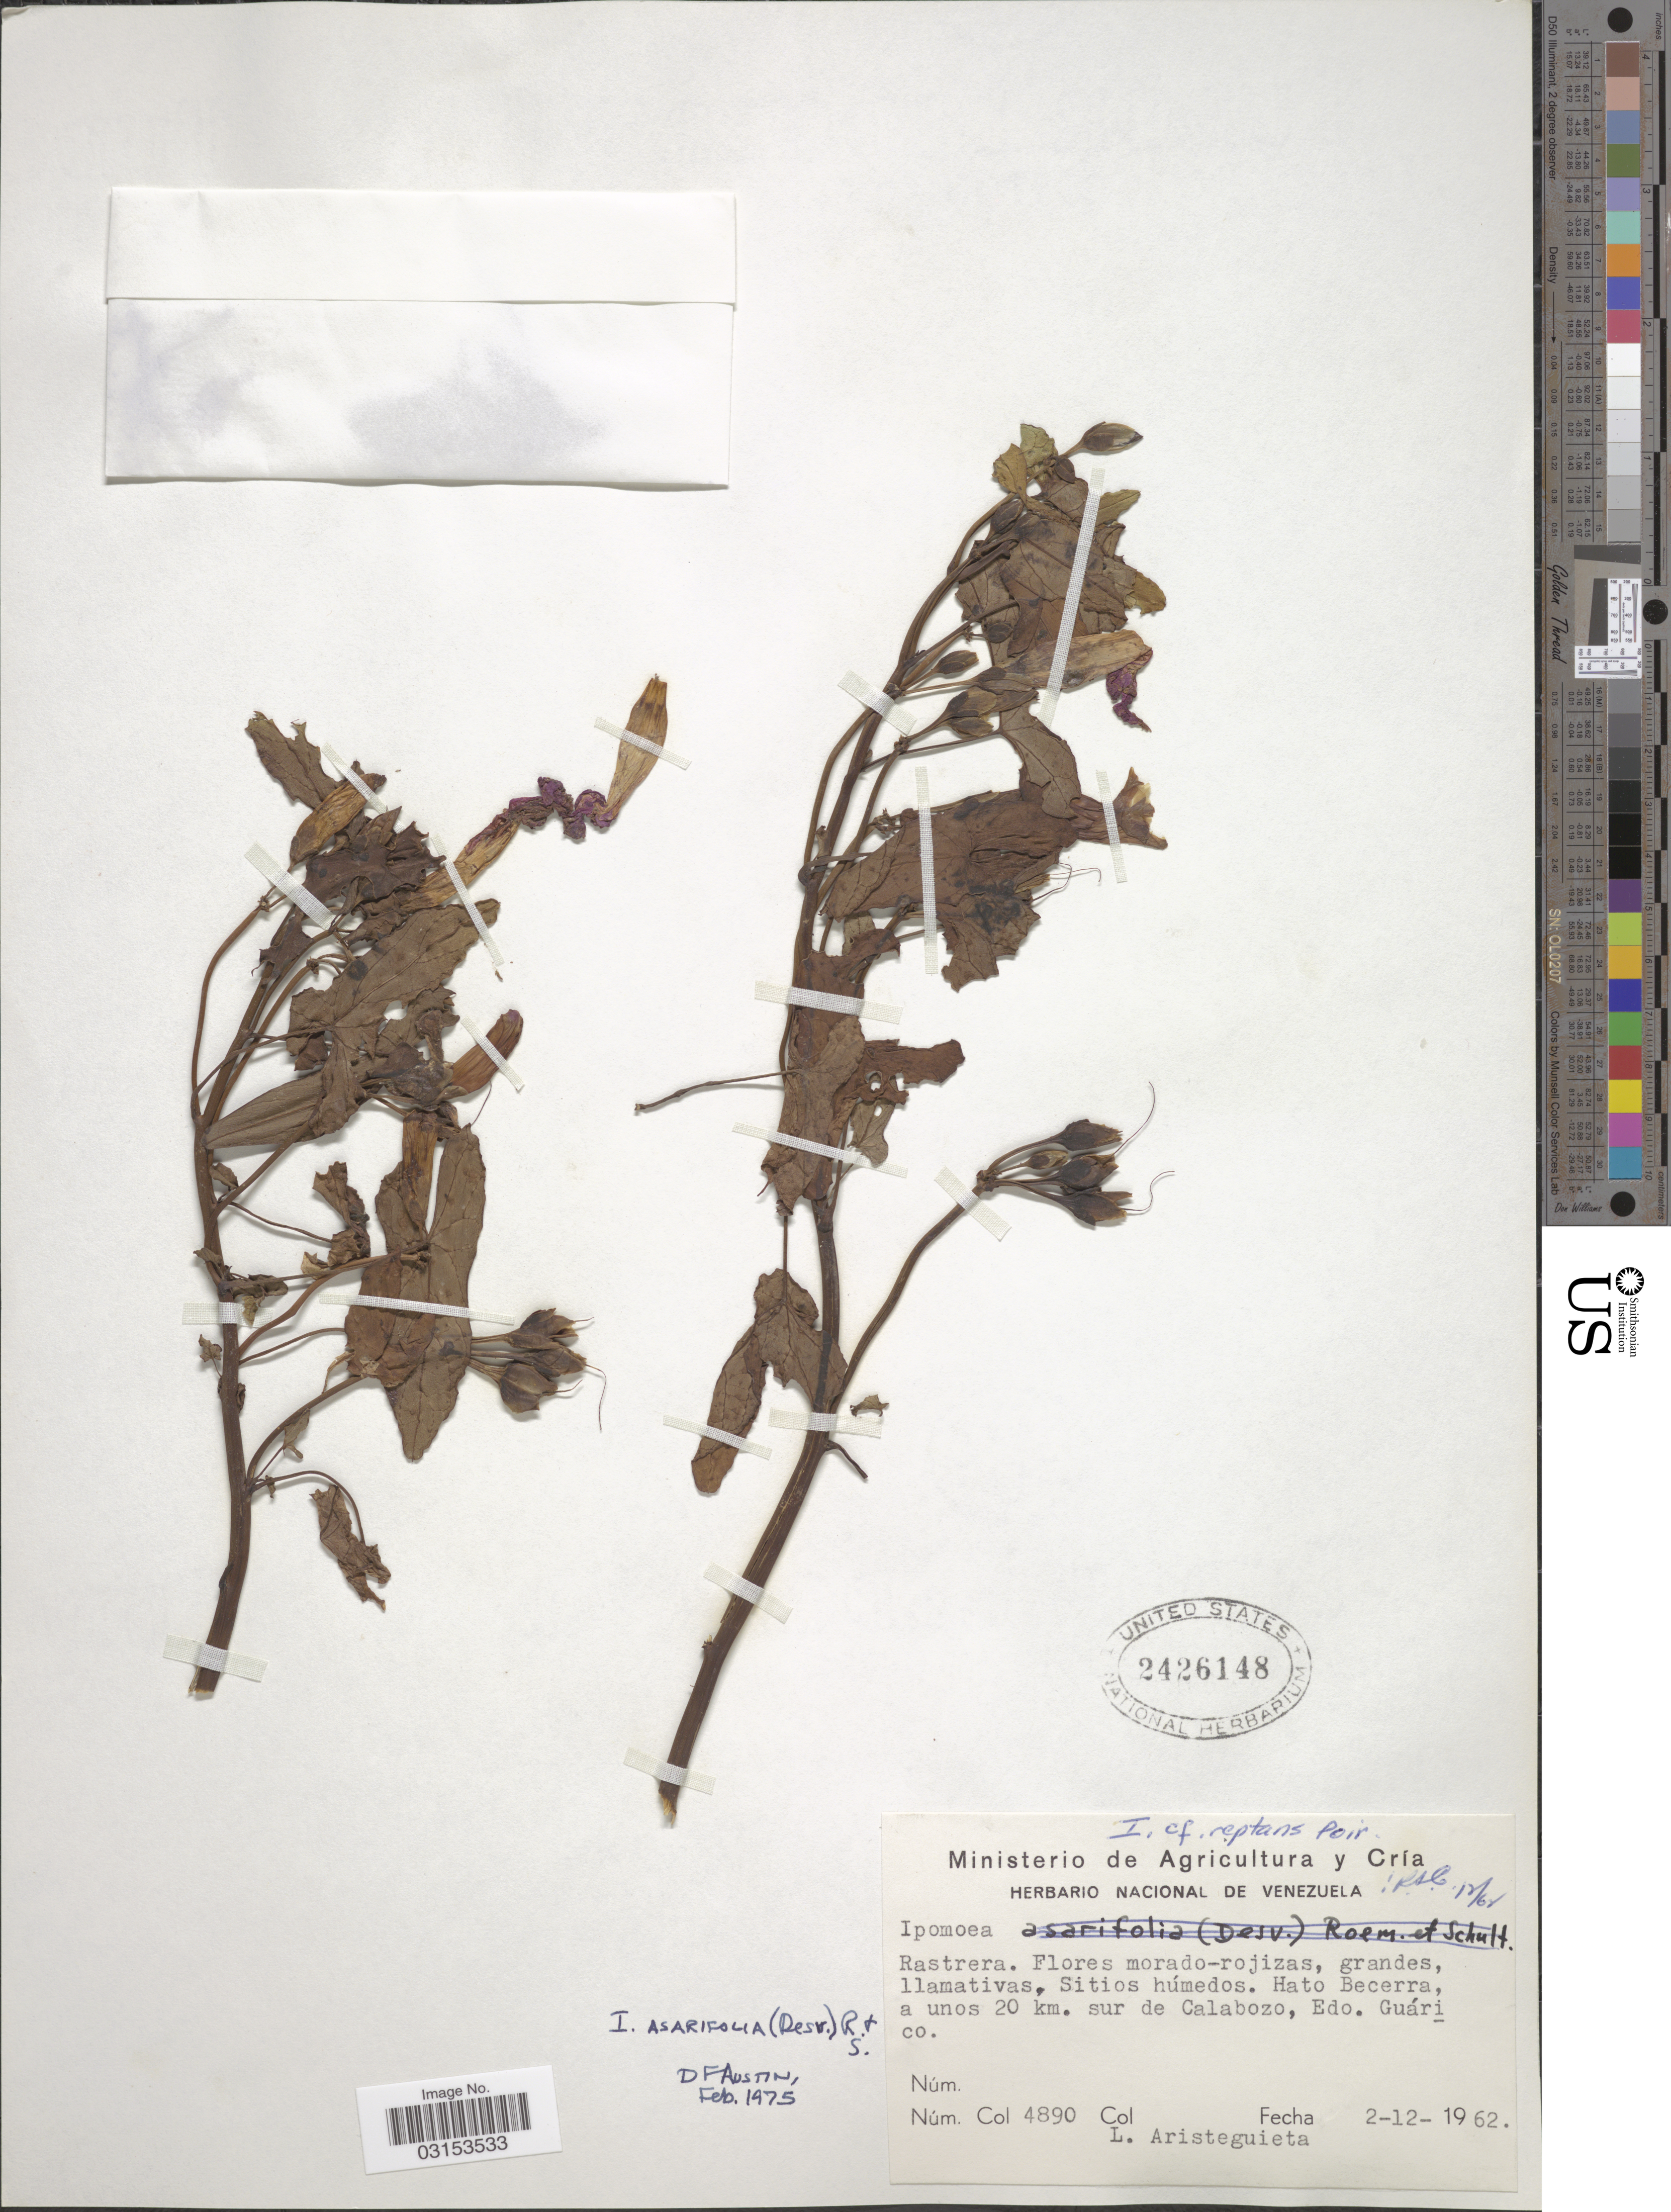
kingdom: Plantae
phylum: Tracheophyta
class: Magnoliopsida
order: Solanales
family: Convolvulaceae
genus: Ipomoea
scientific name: Ipomoea squamosa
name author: Choisy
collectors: L. Aristeguieta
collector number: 4890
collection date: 1962-12-02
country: Venezuela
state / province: Guárico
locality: Hato Becerra, a unos 20 km. sur de Calabozo.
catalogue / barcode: US 2426148